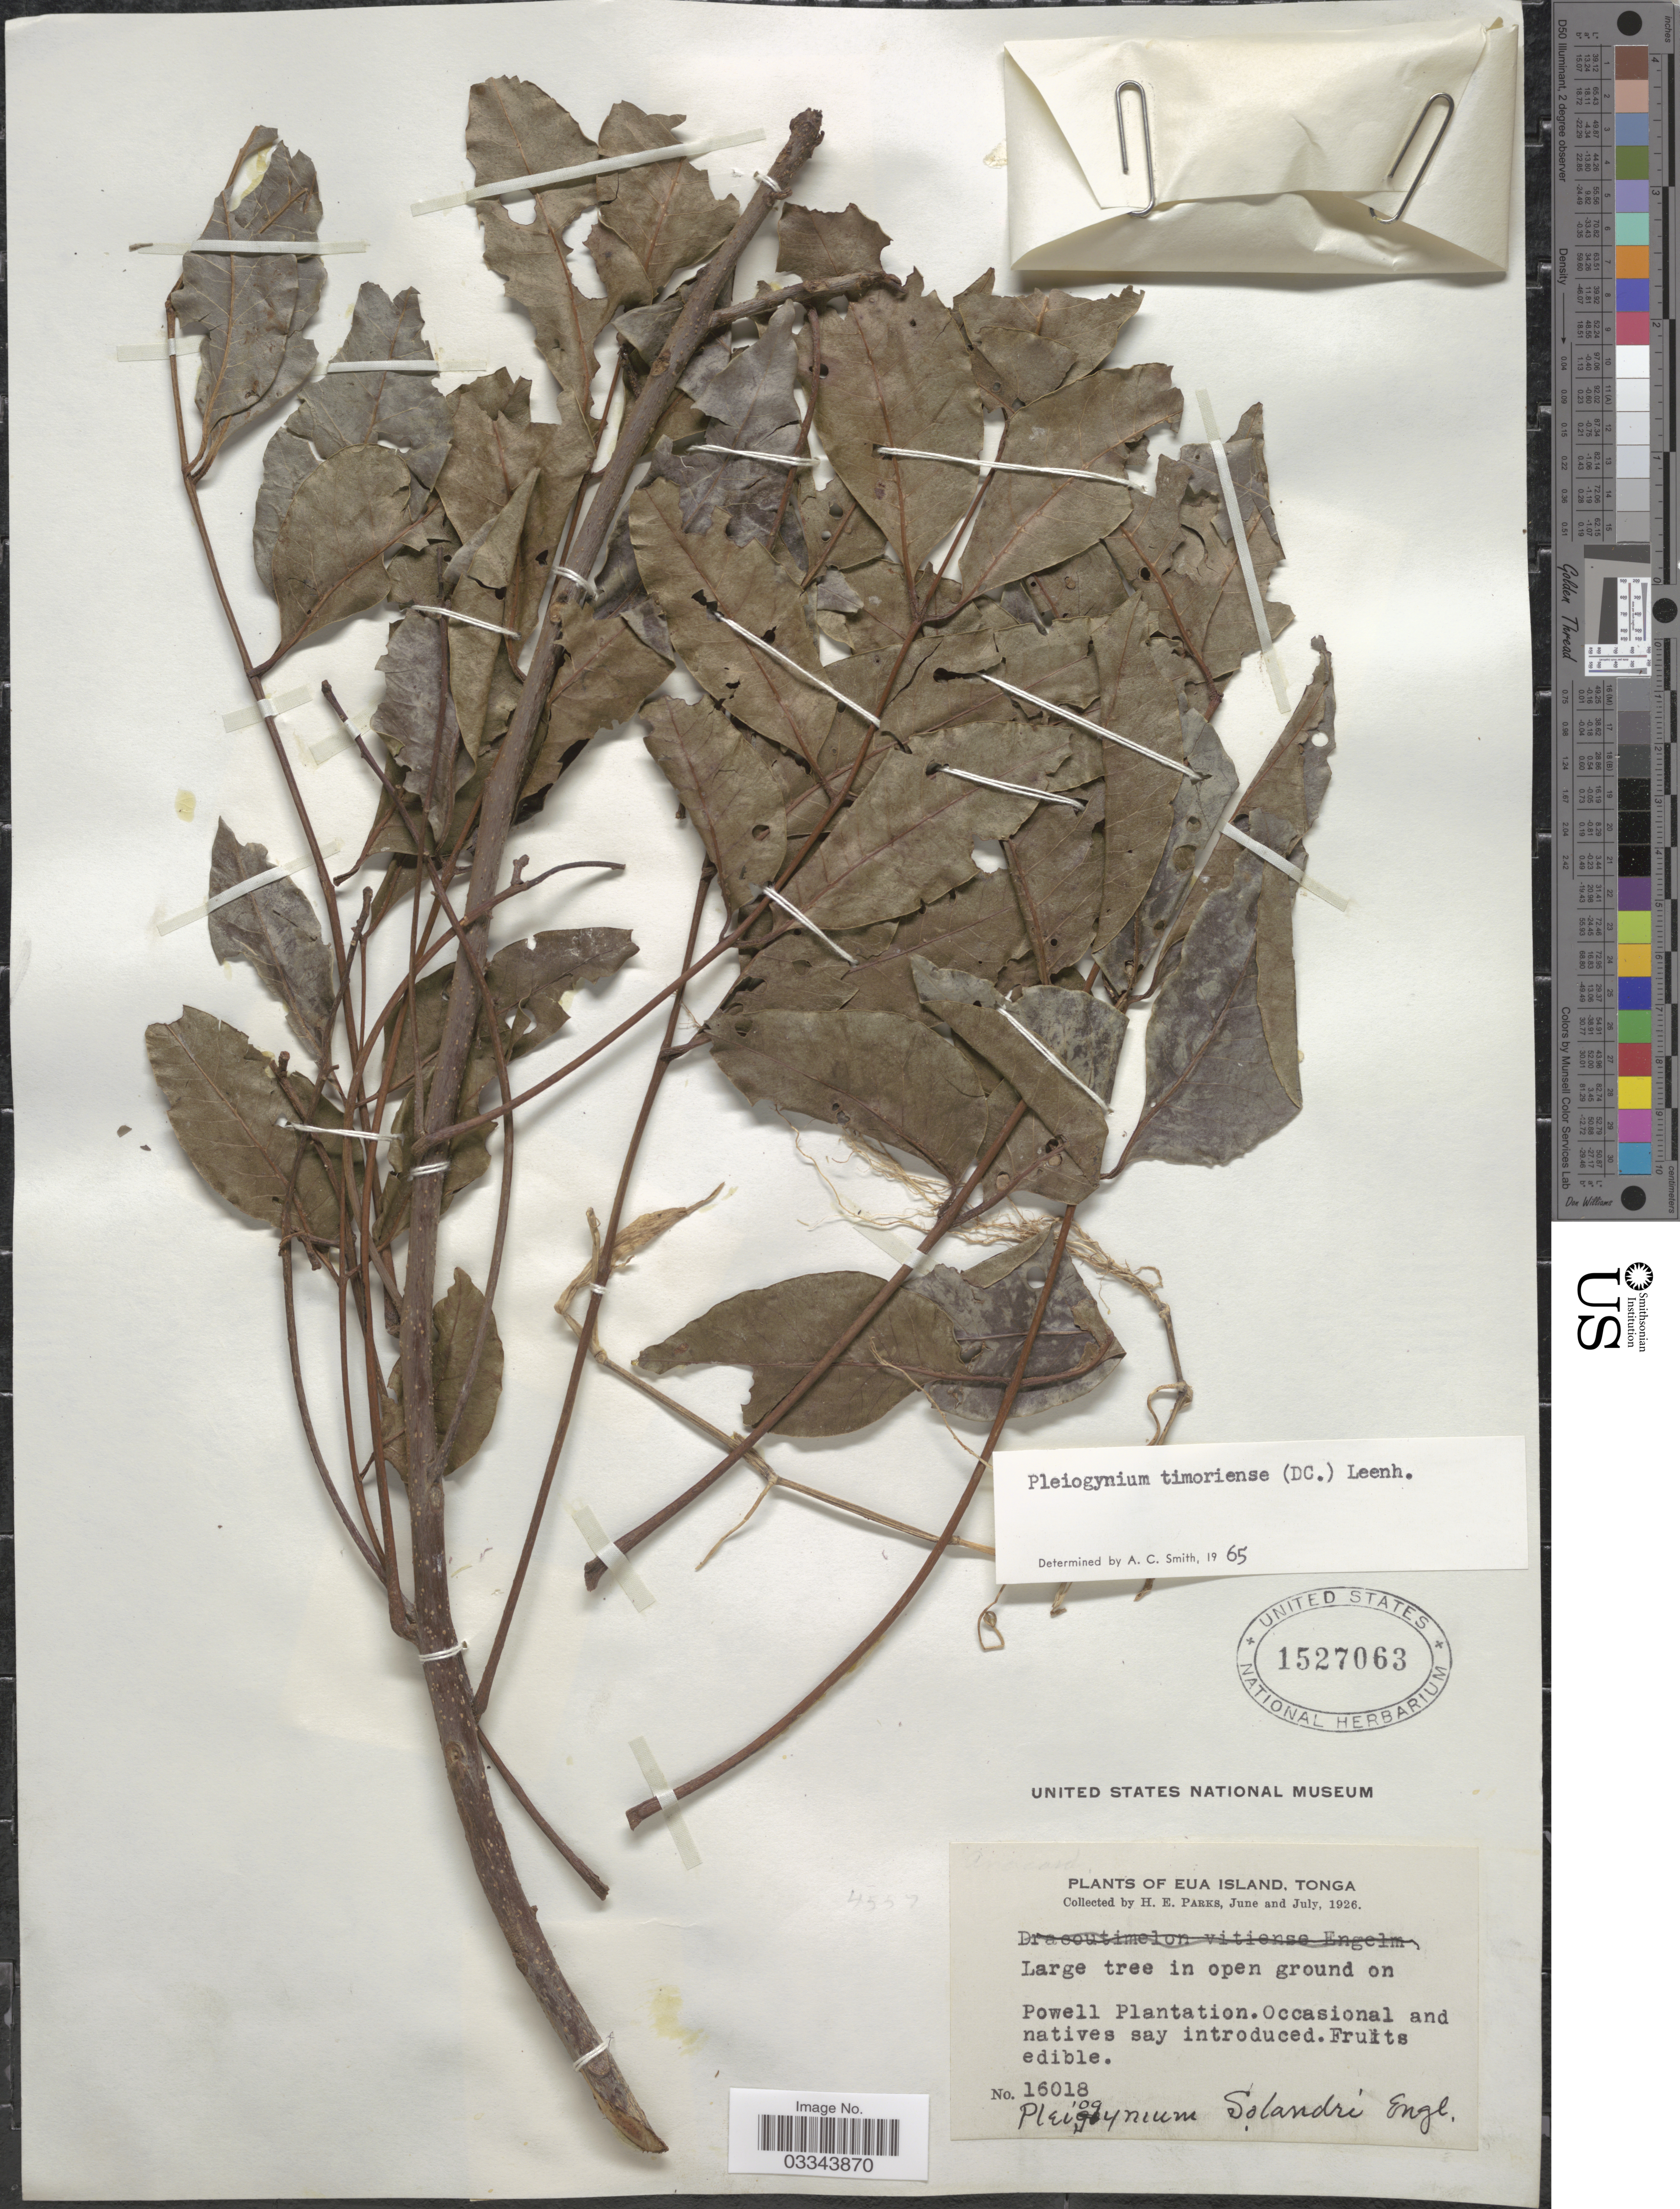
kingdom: Plantae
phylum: Tracheophyta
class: Magnoliopsida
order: Sapindales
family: Anacardiaceae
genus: Pleiogynium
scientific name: Pleiogynium timoriense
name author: (A. DC.) Leenh.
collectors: H. E. Parks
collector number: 16018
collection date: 1926-06/1926-07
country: Tonga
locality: Eua Island. Powell Plantation.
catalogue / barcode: US 1527063